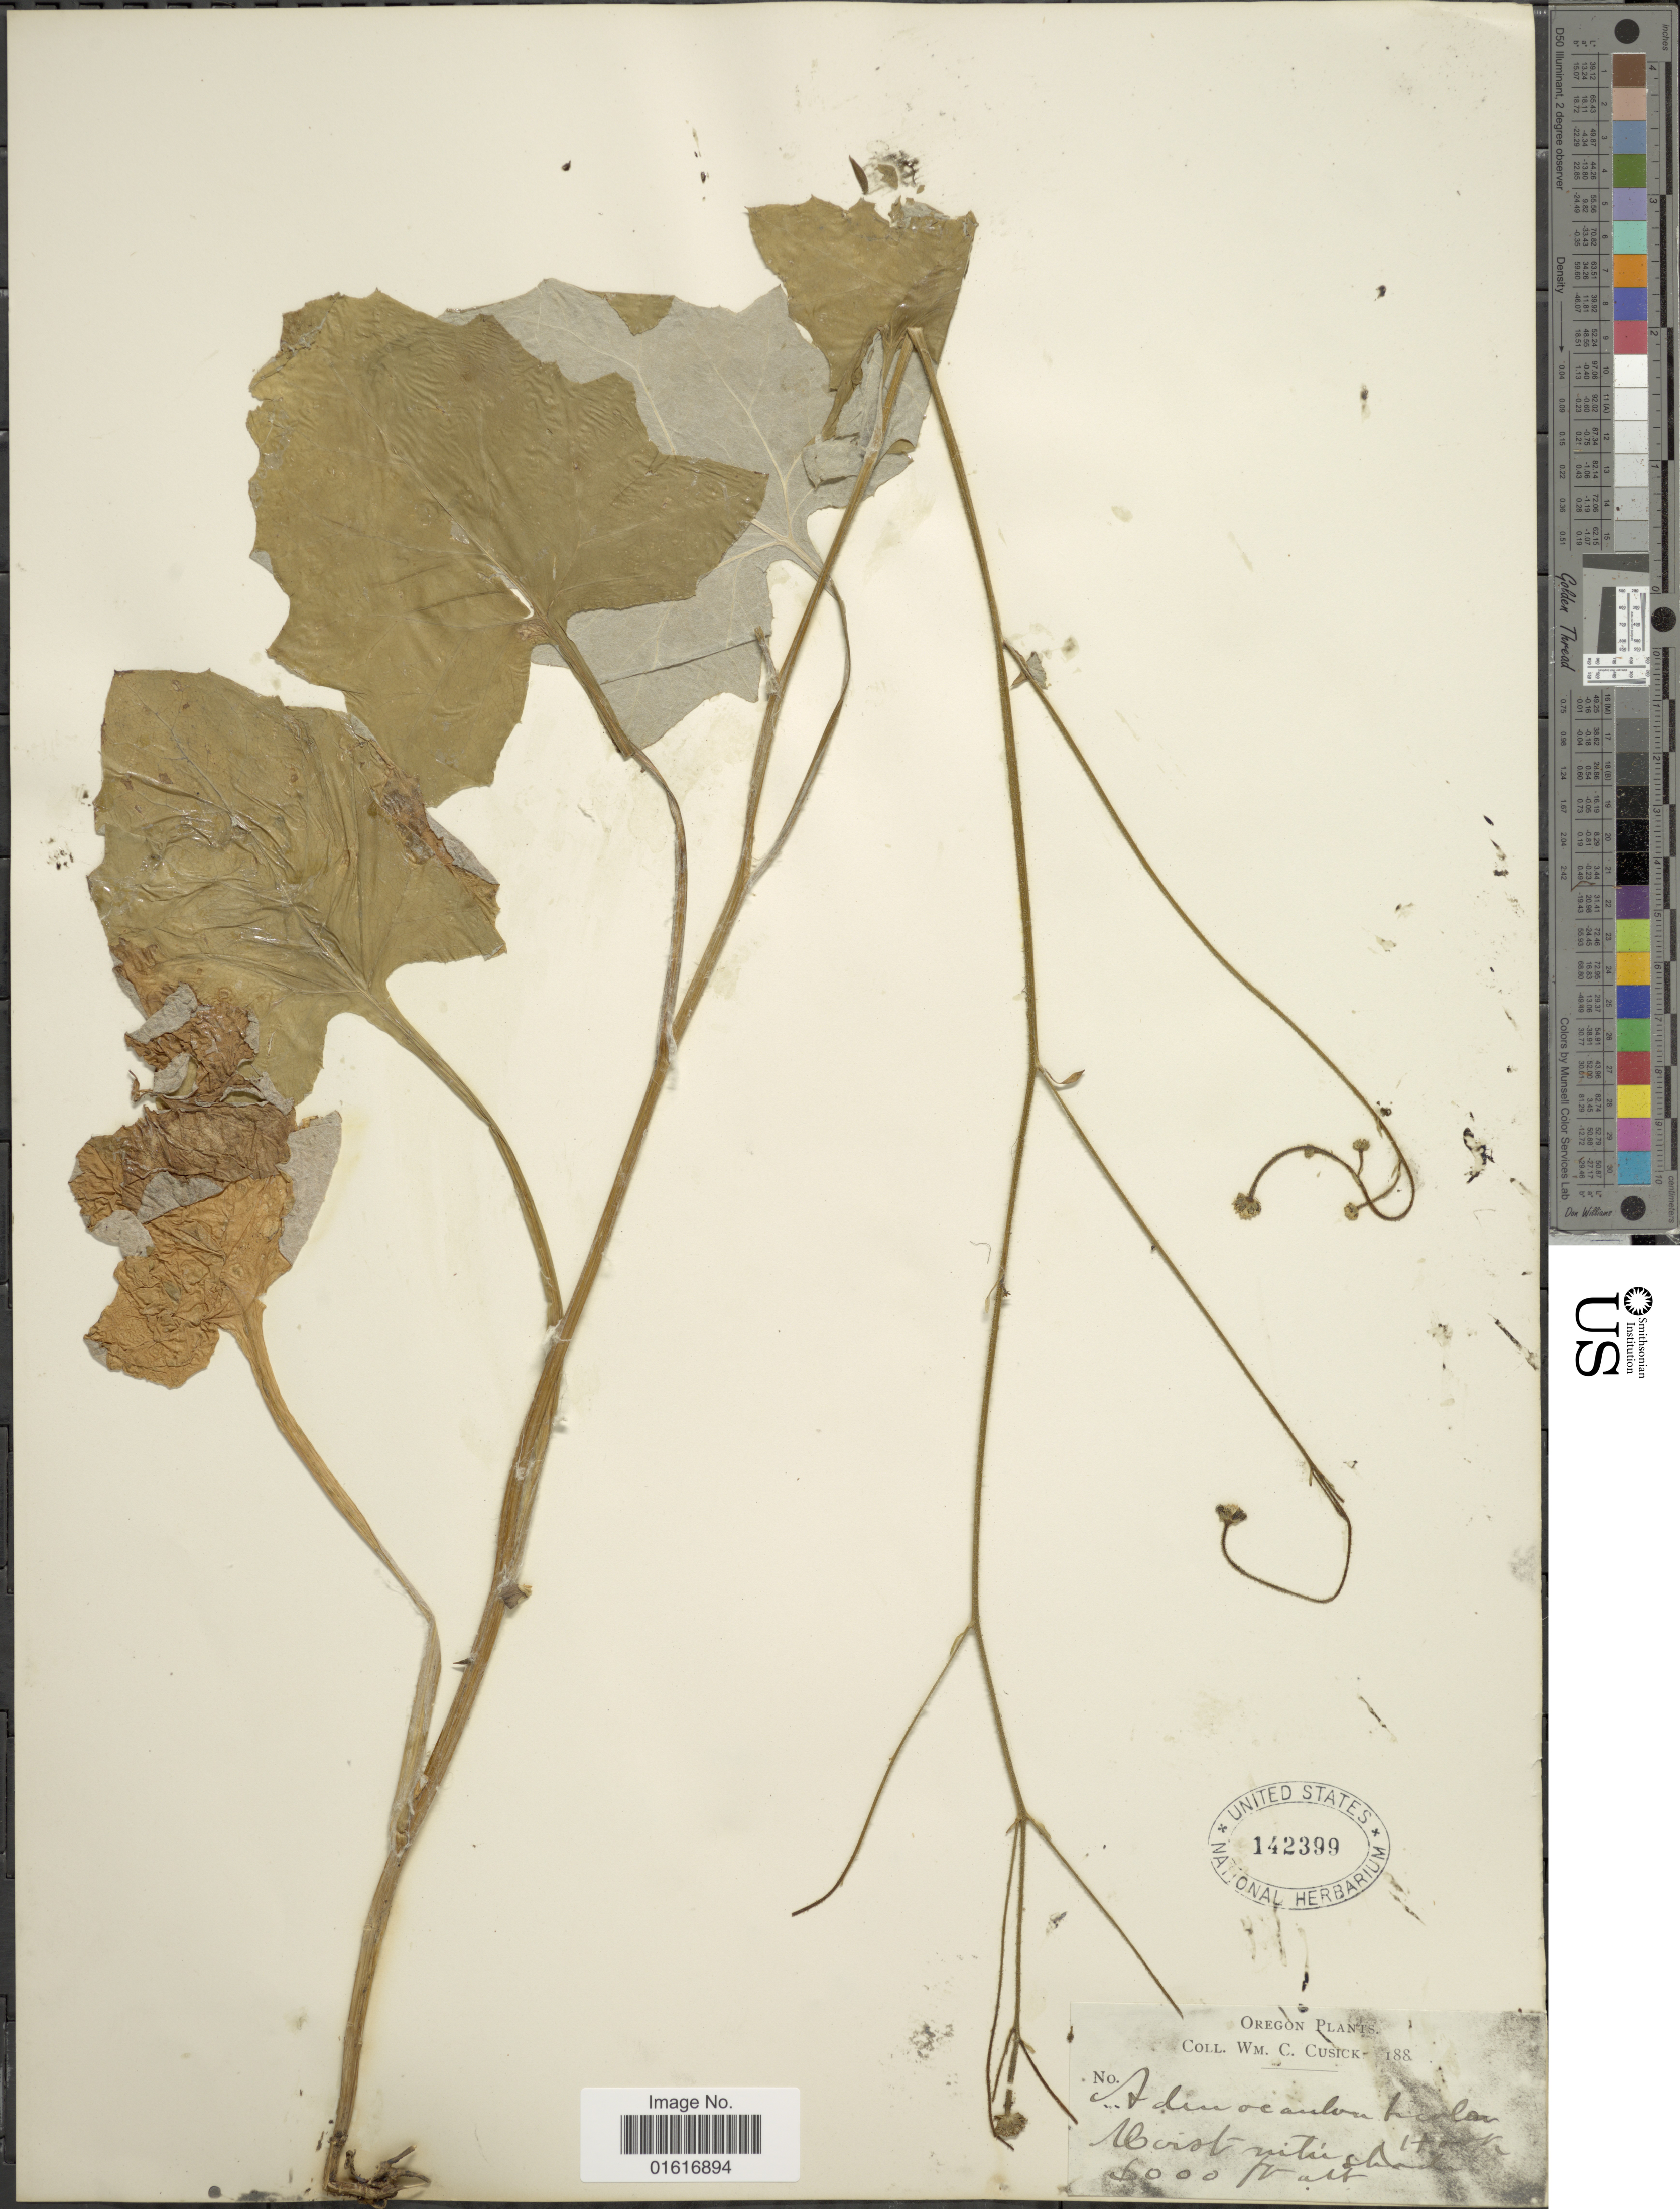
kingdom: Plantae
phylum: Tracheophyta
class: Magnoliopsida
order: Asterales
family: Asteraceae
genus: Adenocaulon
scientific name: Adenocaulon bicolor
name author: Hook.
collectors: W. C. Cusick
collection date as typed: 188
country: United States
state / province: Oregon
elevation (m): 1829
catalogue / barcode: US 142399